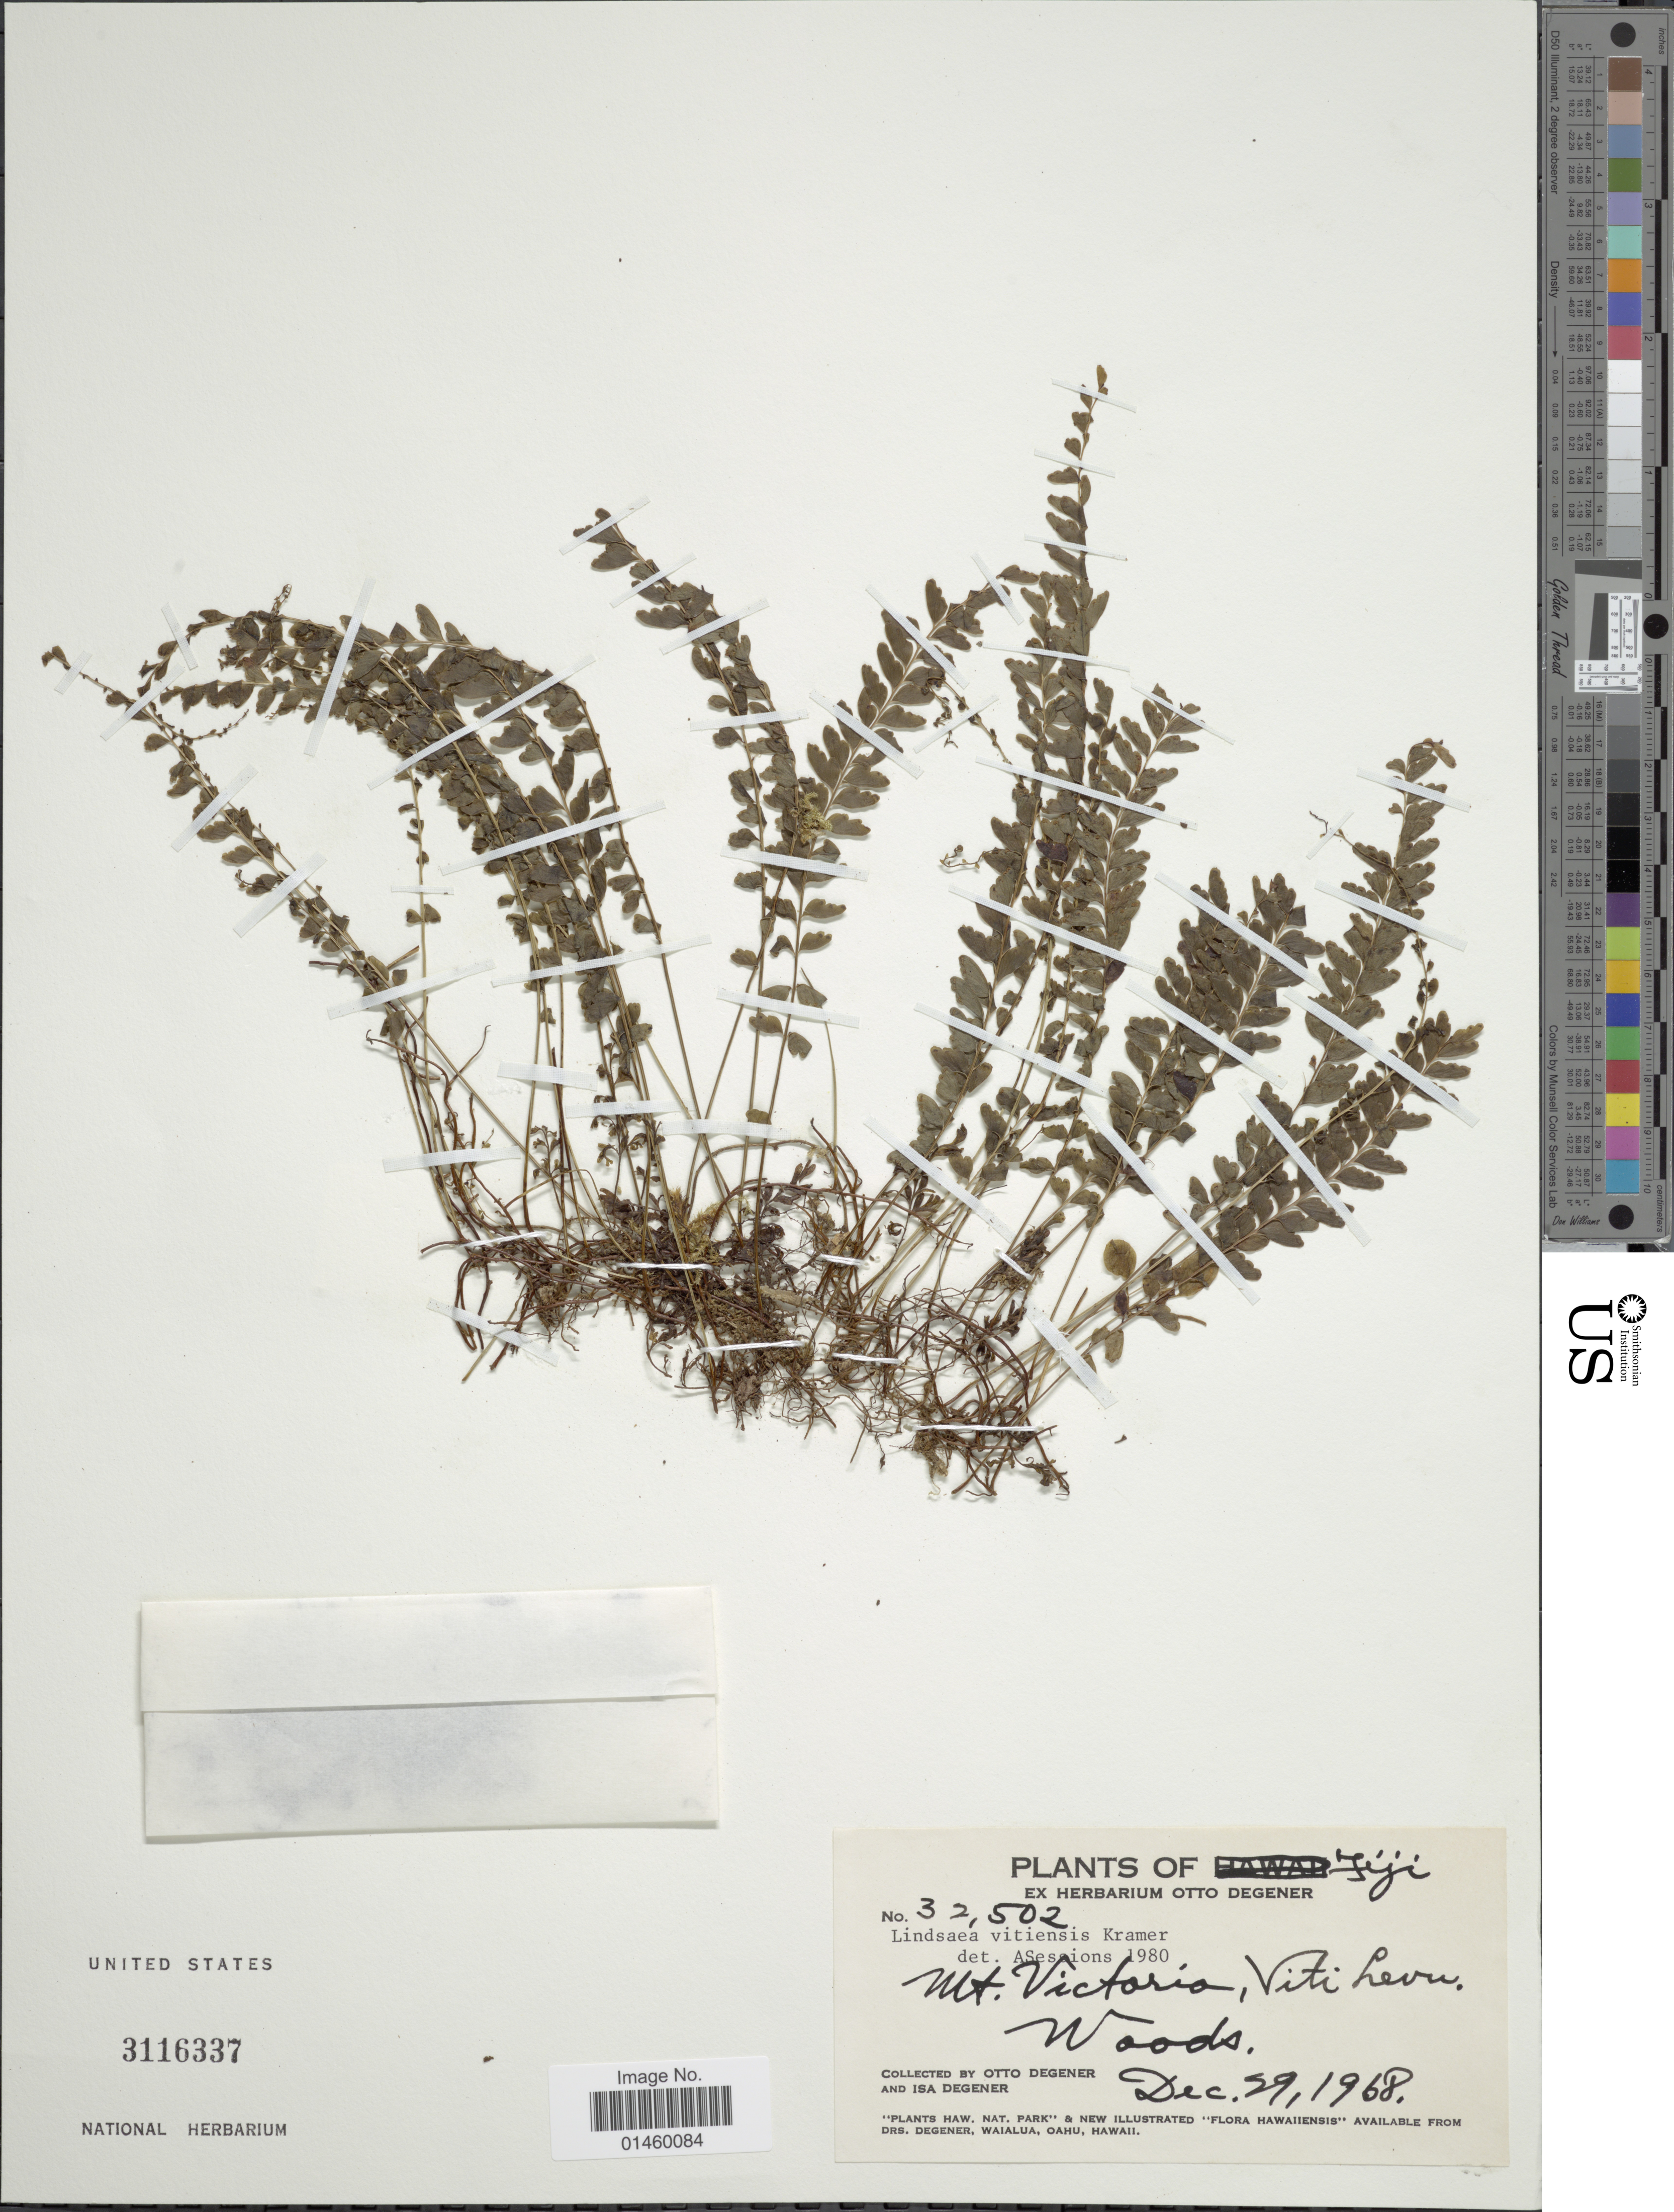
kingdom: Plantae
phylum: Tracheophyta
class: Polypodiopsida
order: Polypodiales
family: Lindsaeaceae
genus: Lindsaea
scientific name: Lindsaea vitiensis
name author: K.U. Kramer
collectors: O. Degener & I. Degener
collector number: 32502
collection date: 1968-12-29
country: Fiji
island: Viti Levu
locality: Mt. Victoria, Viti Levu.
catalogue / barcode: US 3116337